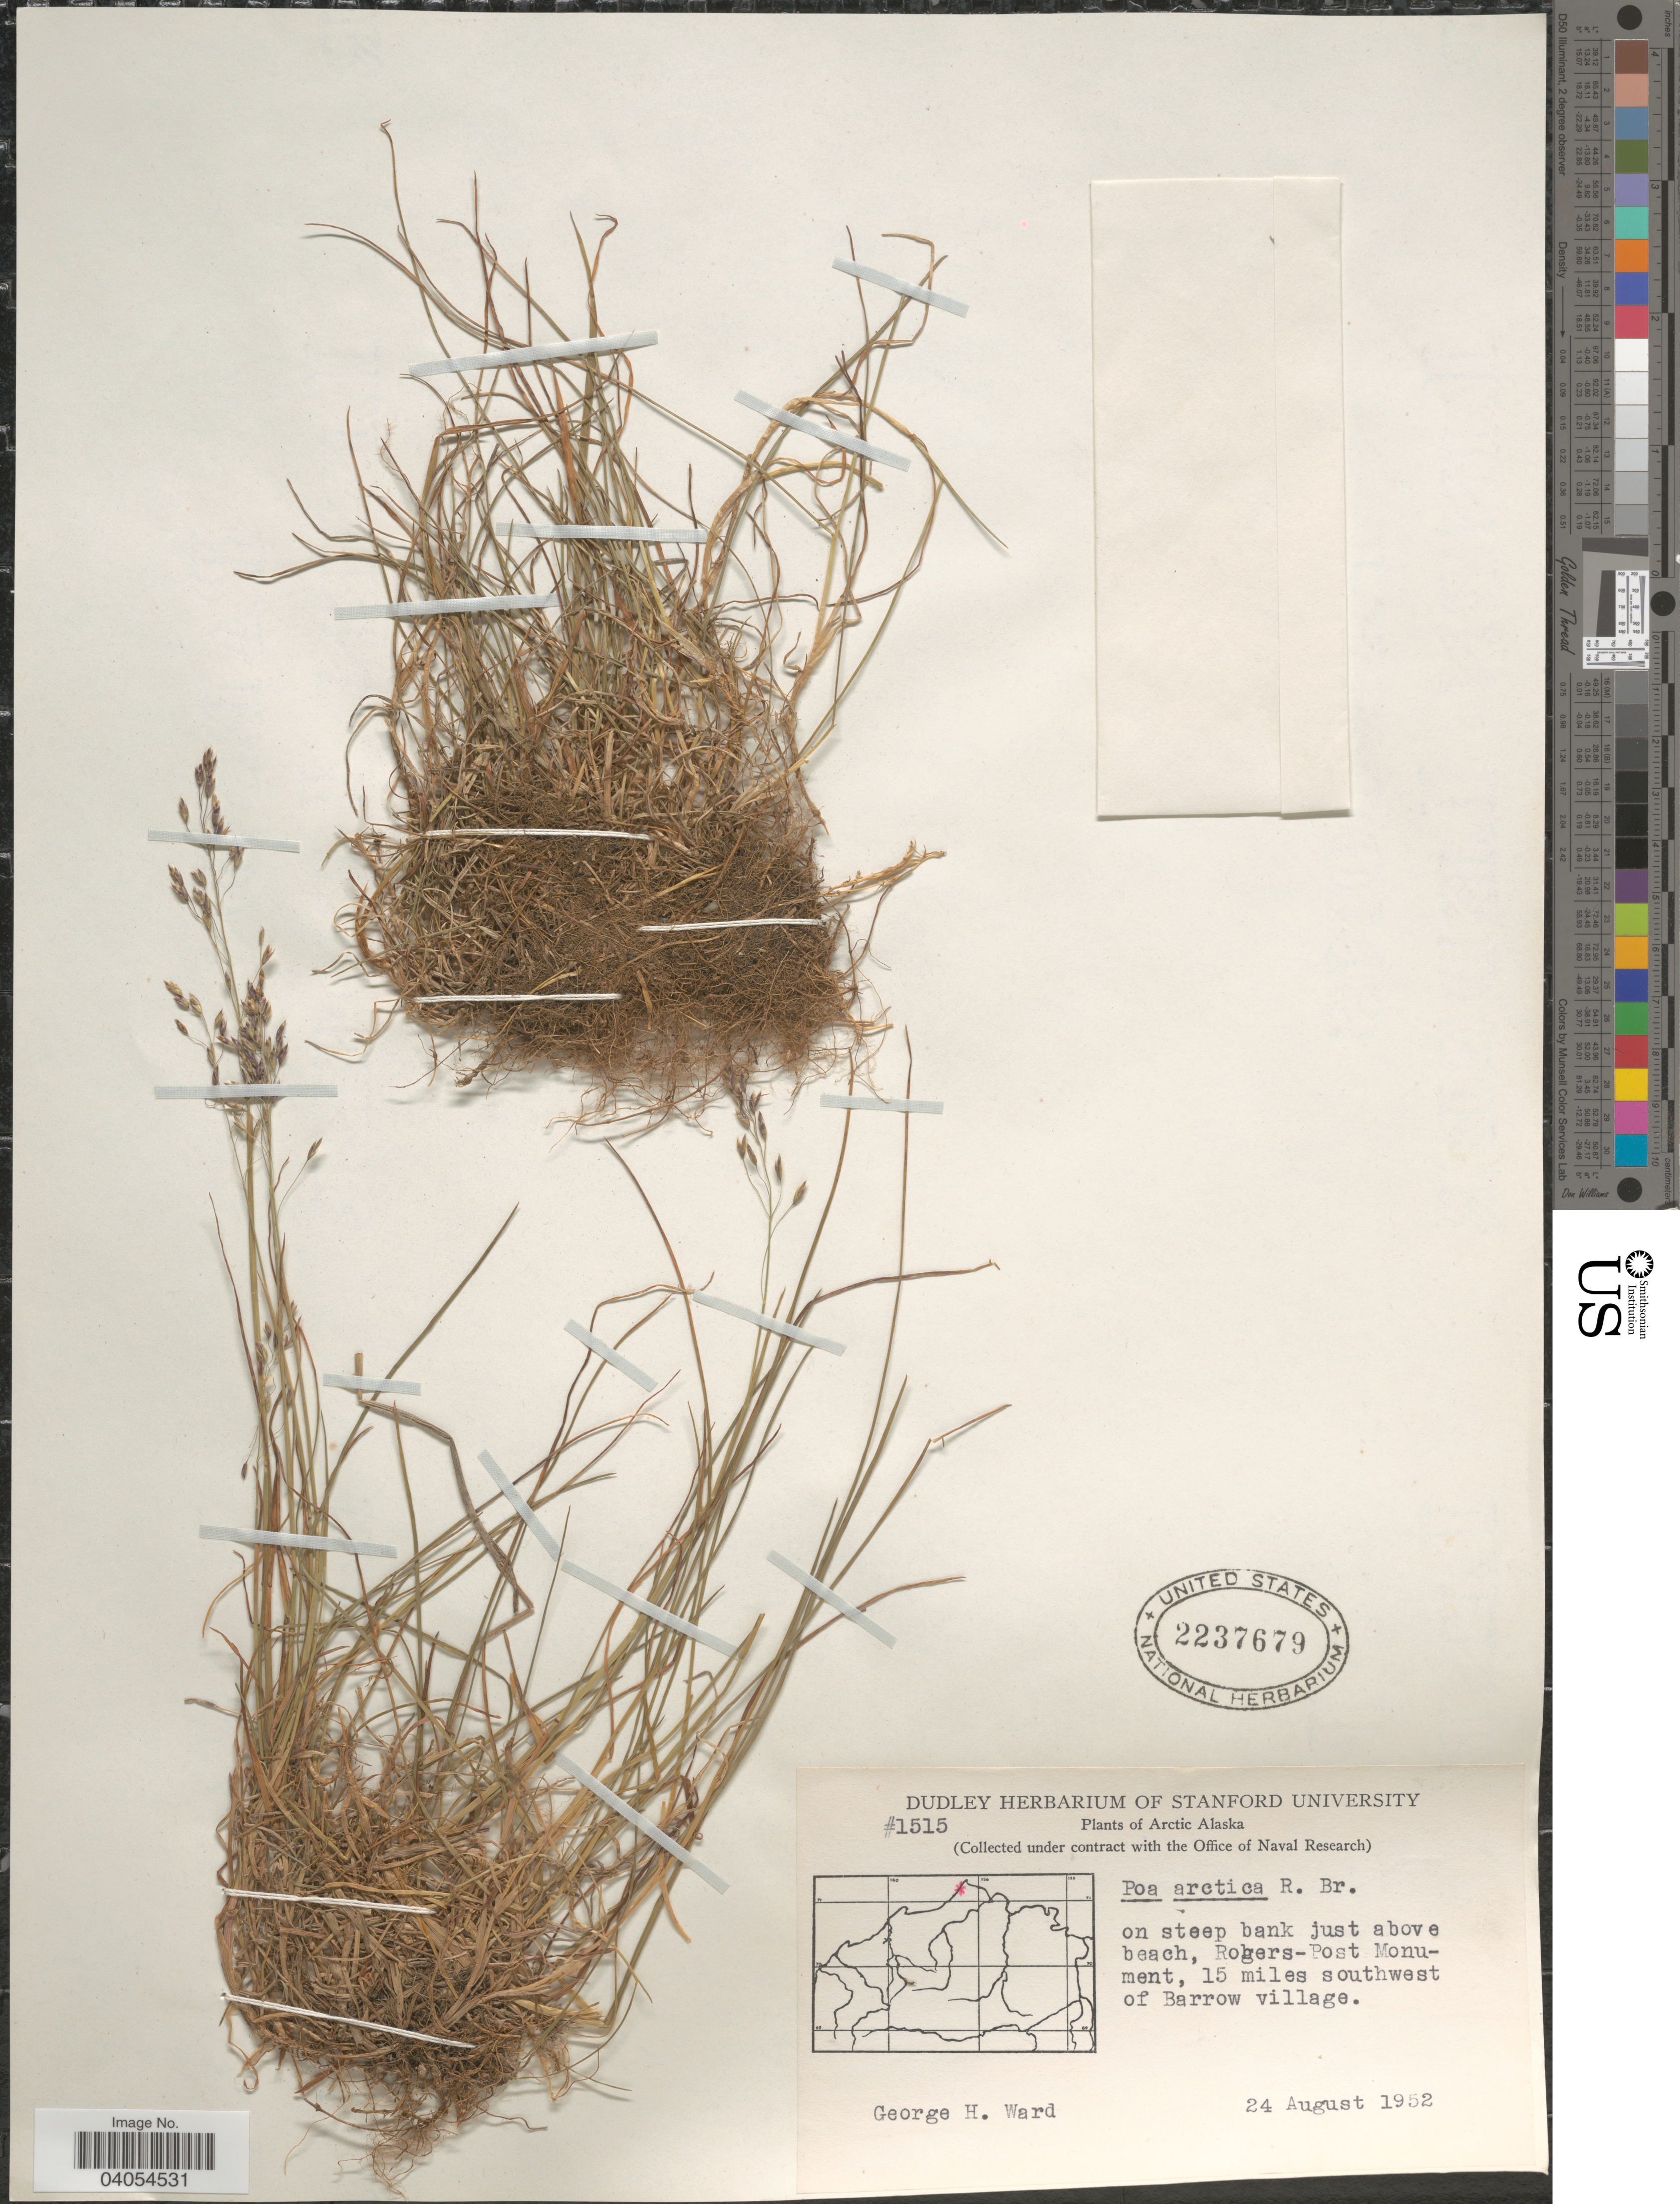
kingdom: Plantae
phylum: Tracheophyta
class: Liliopsida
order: Poales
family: Poaceae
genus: Poa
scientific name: Poa arctica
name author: R. Br.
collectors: G. H. Ward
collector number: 1515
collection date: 1952-08-24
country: United States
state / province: Alaska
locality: Arctic Alaska. On steep bank just above beach, Rogers-Post Monument, 15 miles southwest of Barrow village.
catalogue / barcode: US 2237679